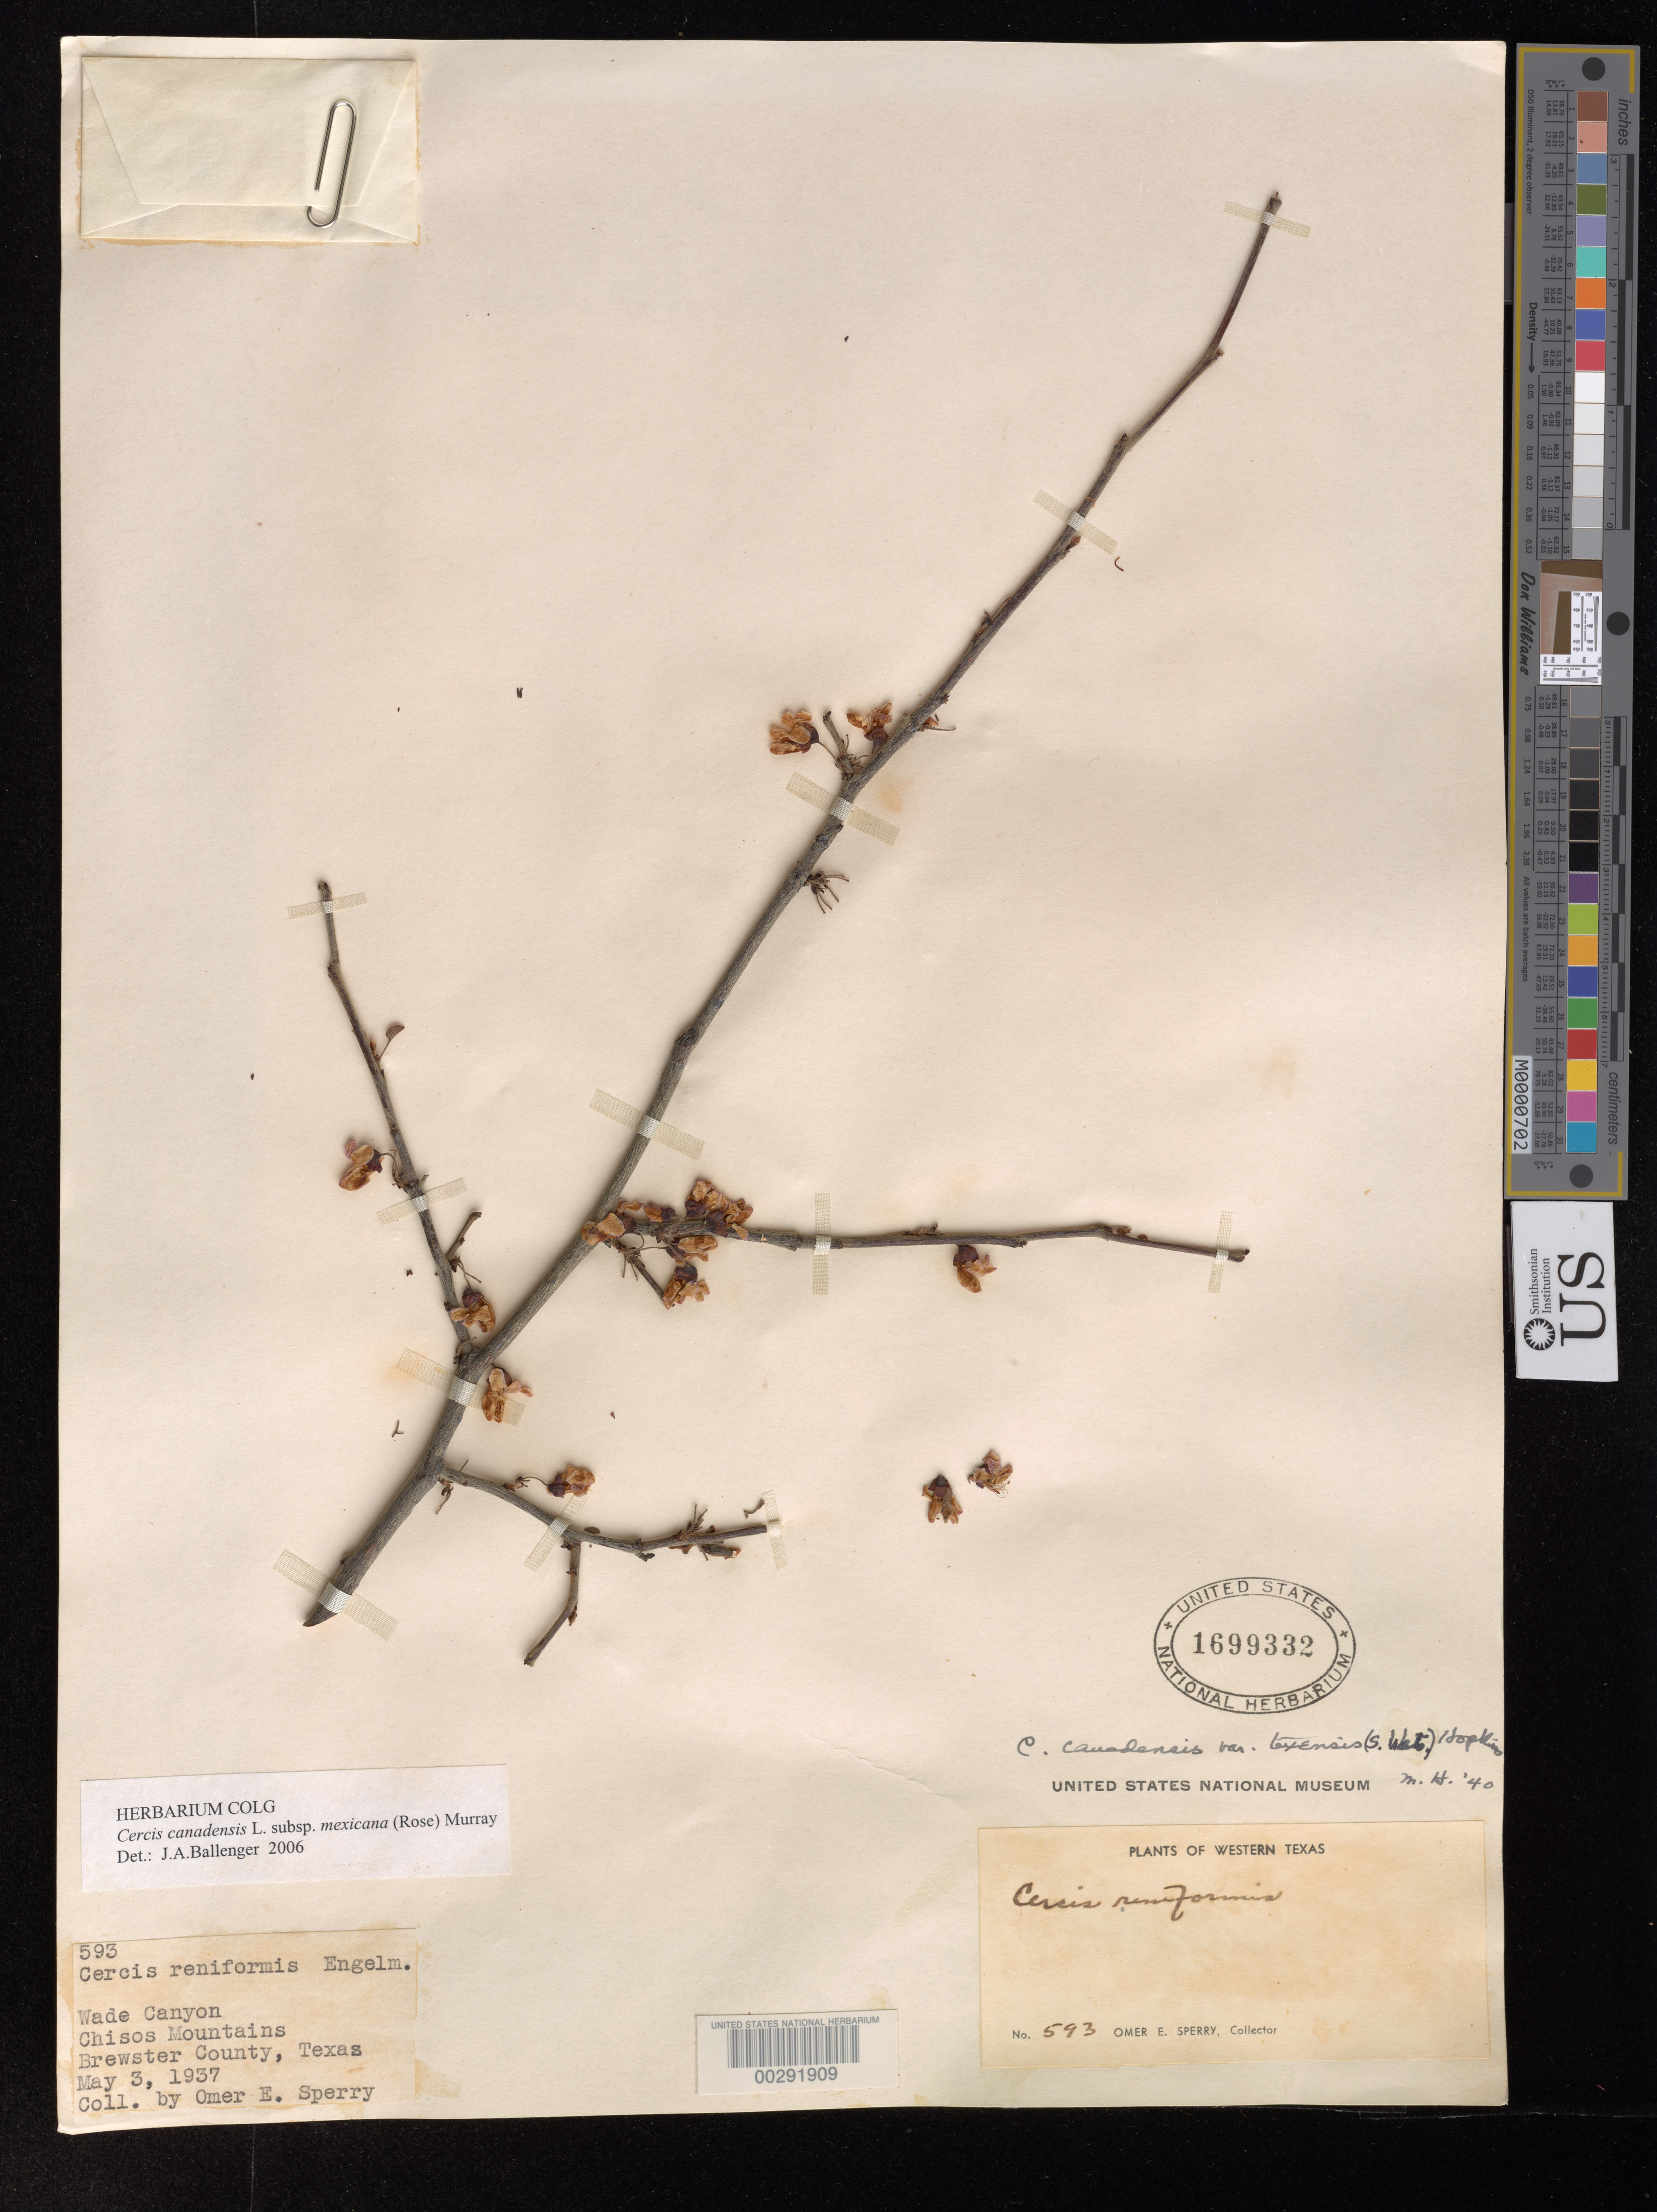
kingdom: Plantae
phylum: Tracheophyta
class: Magnoliopsida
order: Fabales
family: Fabaceae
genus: Cercis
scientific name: Cercis canadensis subsp. mexicana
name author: (Rose) Murray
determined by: Ballenger, J. A., (COLG), Columbus State University - Herbarium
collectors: O. E. Sperry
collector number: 593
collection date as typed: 03 May 1937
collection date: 1937-05-03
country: United States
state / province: Texas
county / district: Brewster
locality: Wade canyon, chisos mountains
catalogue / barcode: US 1699332